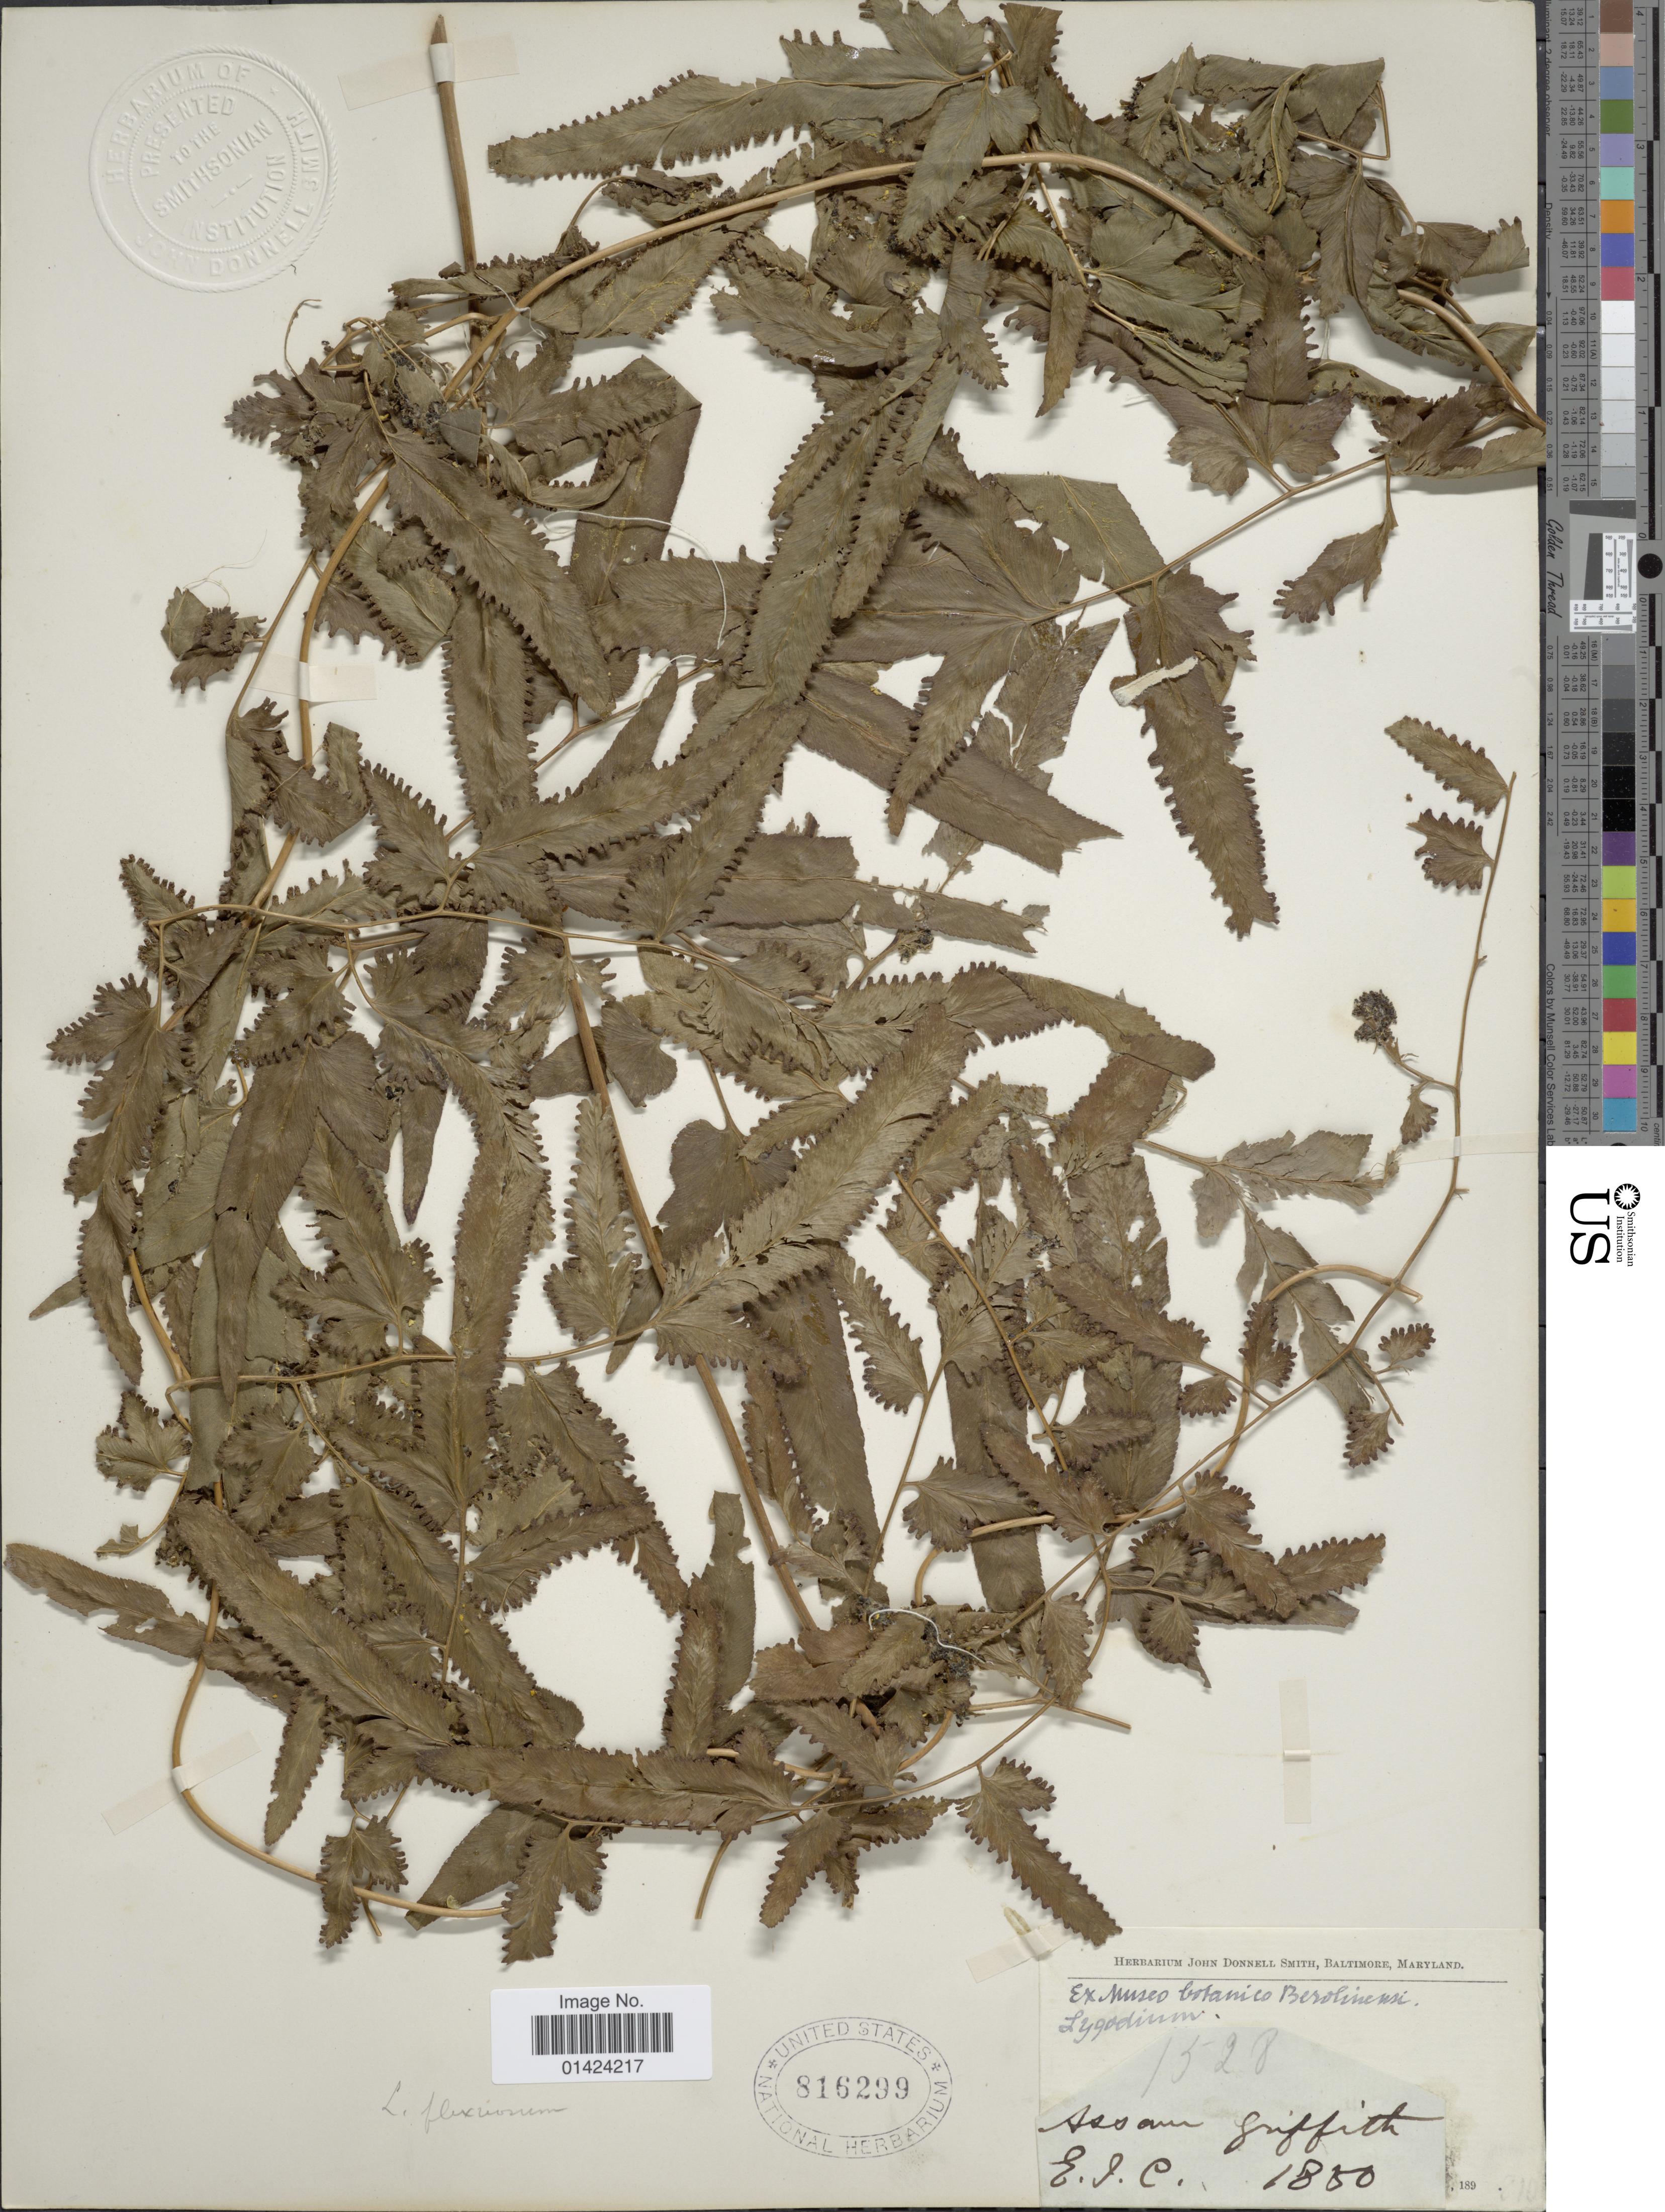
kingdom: Plantae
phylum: Tracheophyta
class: Polypodiopsida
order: Schizaeales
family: Lygodiaceae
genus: Lygodium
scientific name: Lygodium flexuosum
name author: Sw.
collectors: -. Griffith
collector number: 1528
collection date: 1850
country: India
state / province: Assam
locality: E. J. C. [interpreted]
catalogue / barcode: US 816299